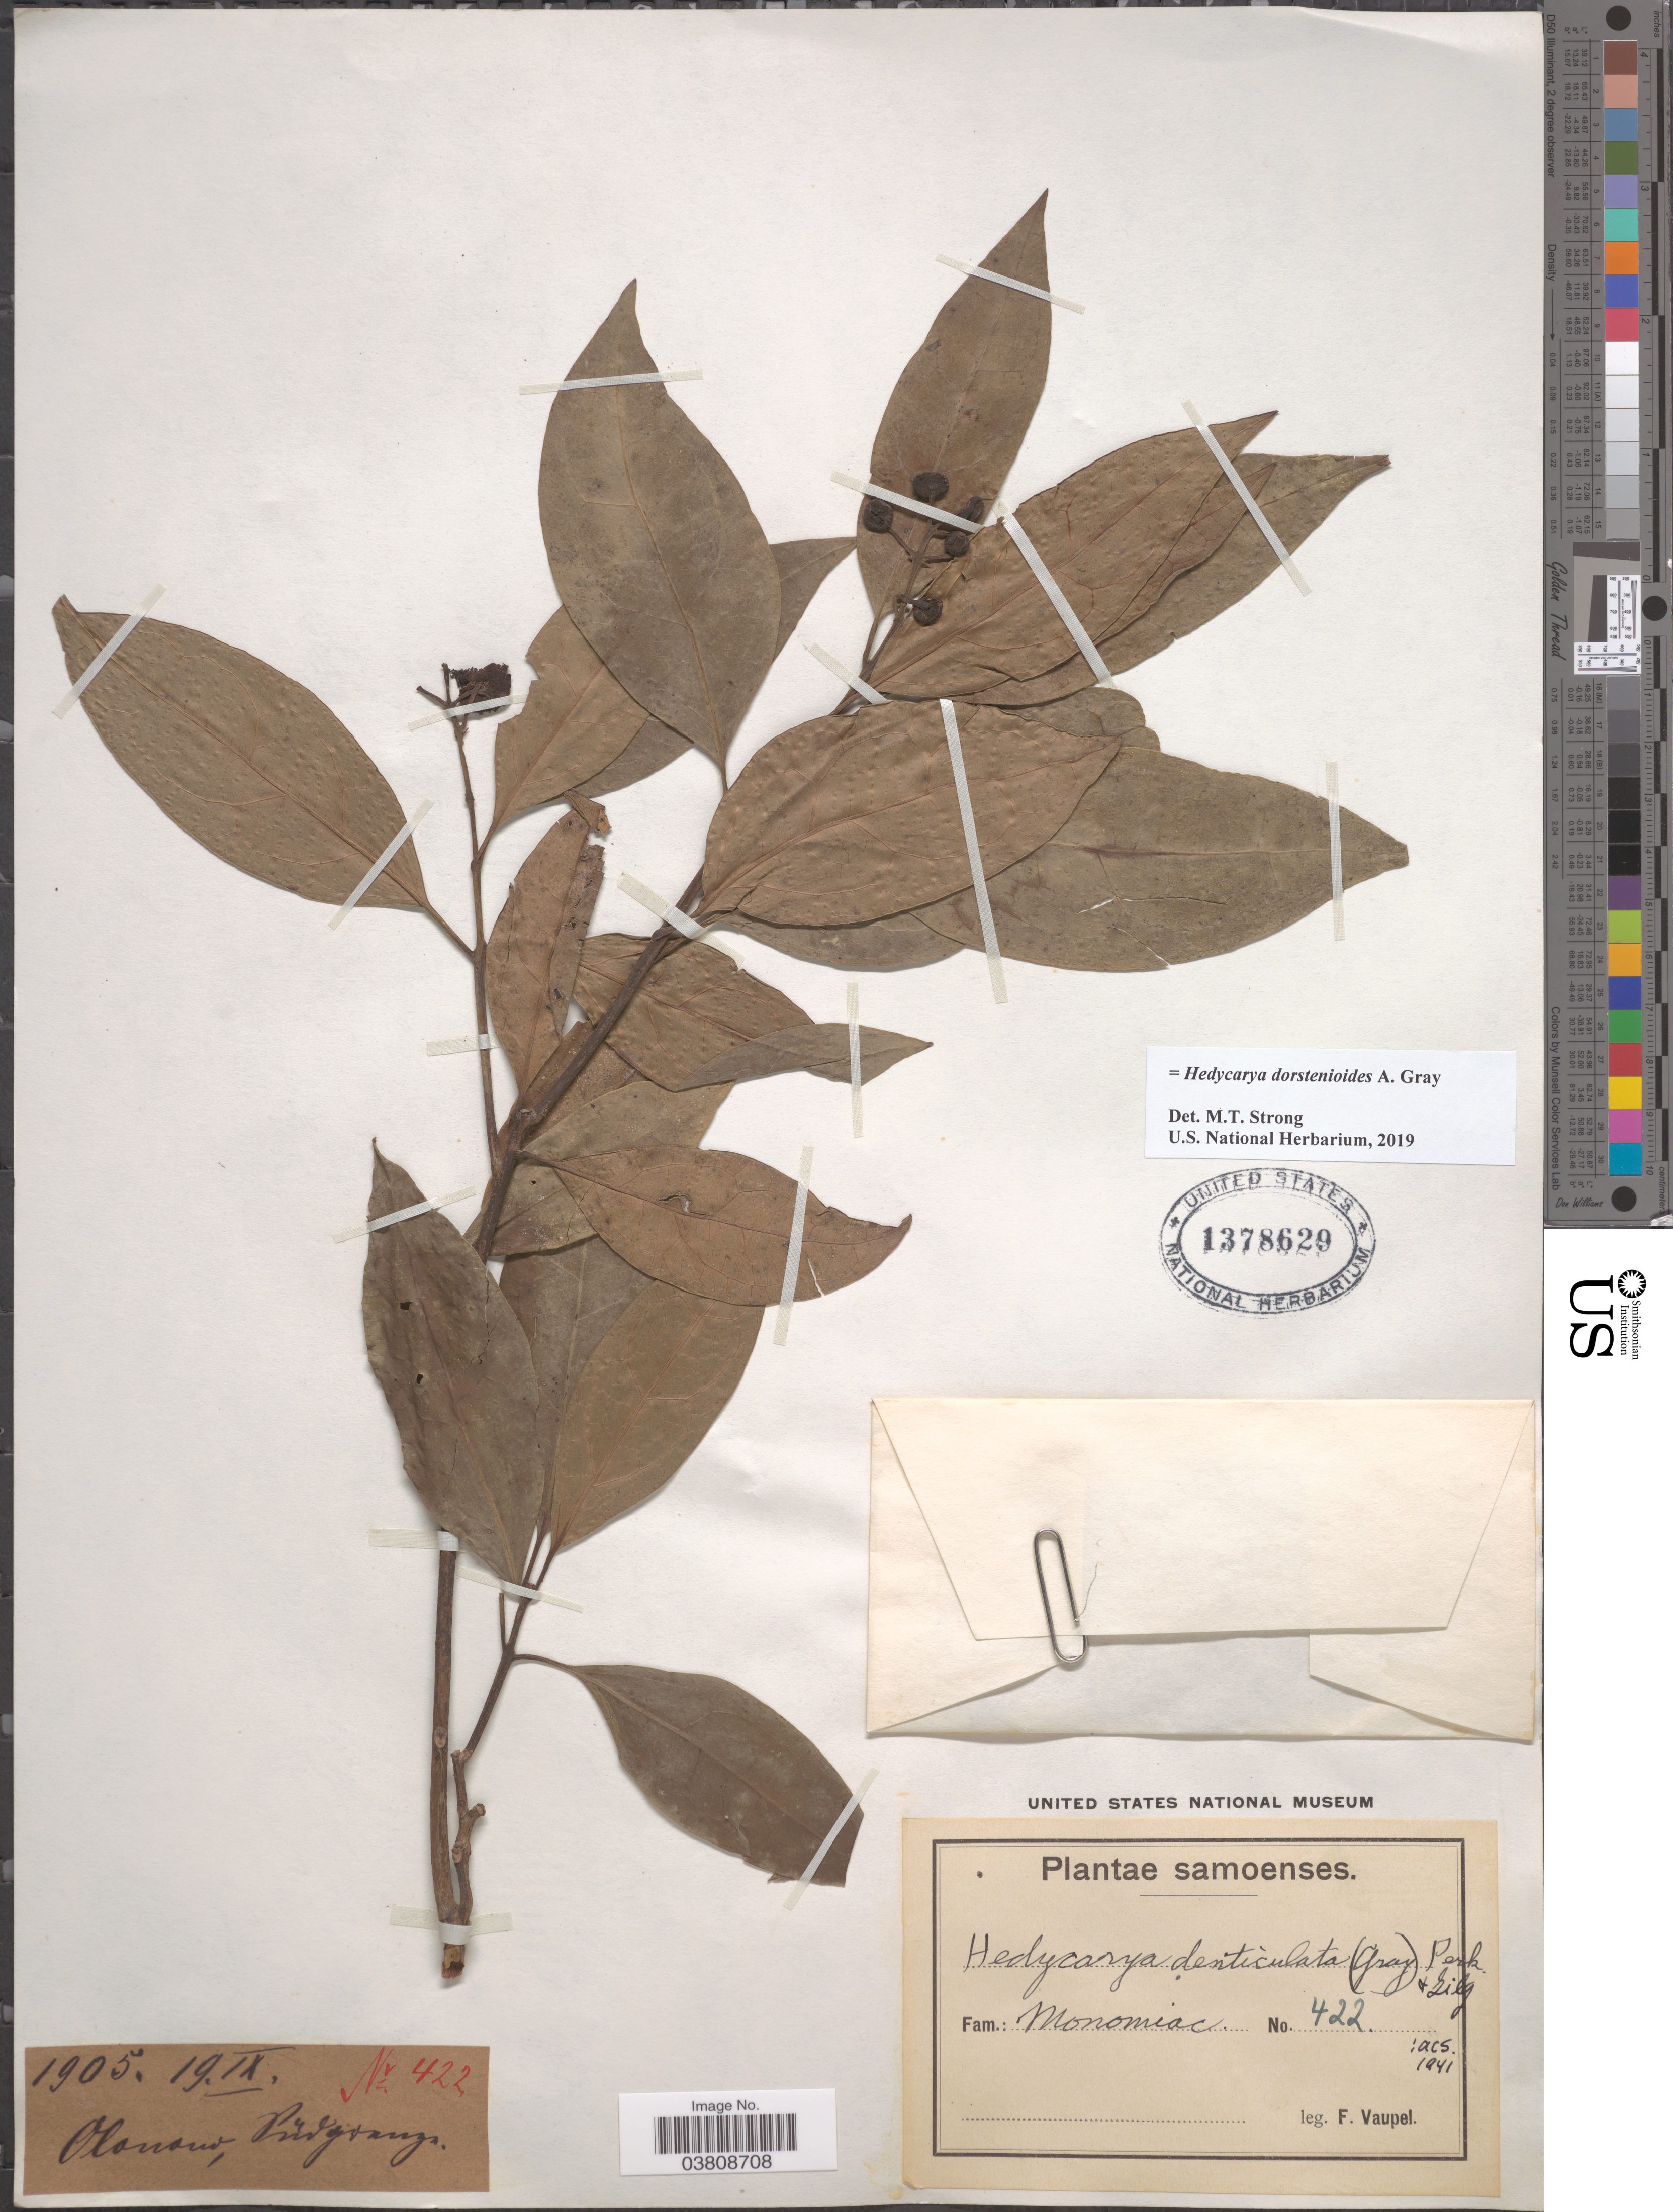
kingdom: Plantae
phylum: Tracheophyta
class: Magnoliopsida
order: Laurales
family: Monimiaceae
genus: Hedycarya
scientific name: Hedycarya dorstenioides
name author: A. Gray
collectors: F. Vaupel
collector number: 422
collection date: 1905-09-19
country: Samoa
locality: Samoenses. Olonow, Südgvanga. [interpreted]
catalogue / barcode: US 1378629